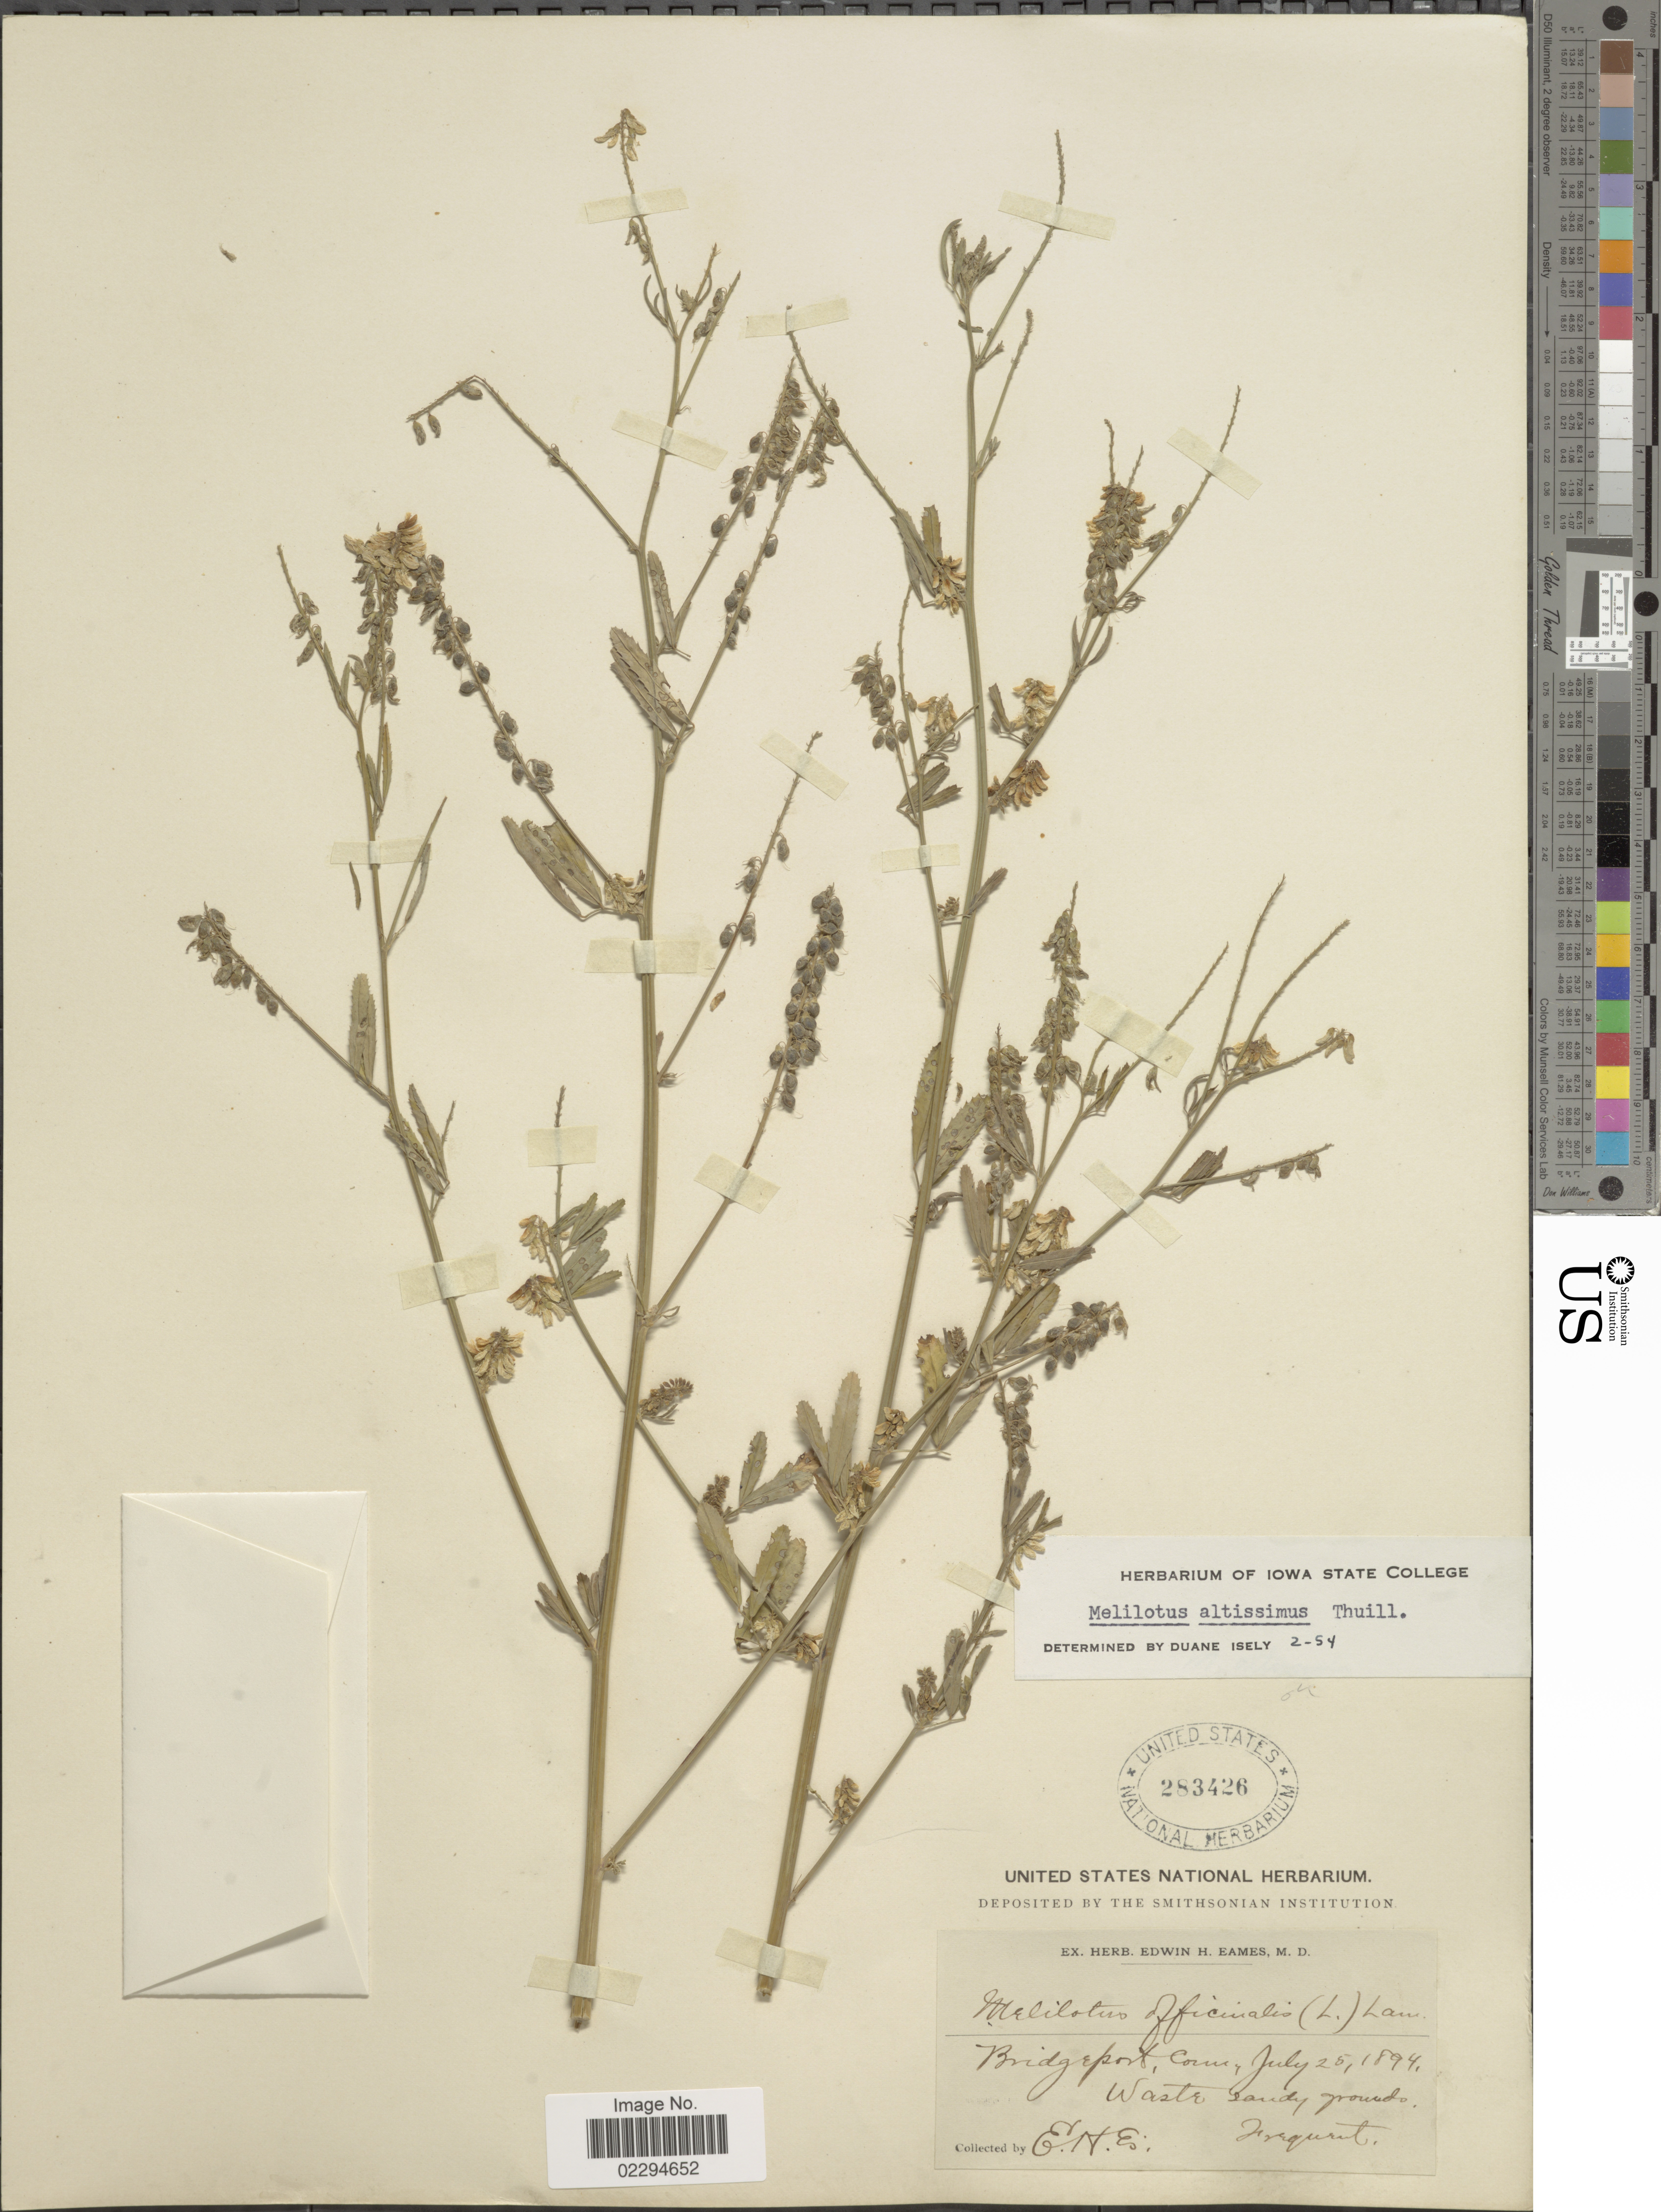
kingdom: Plantae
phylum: Tracheophyta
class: Magnoliopsida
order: Fabales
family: Fabaceae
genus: Melilotus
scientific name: Melilotus altissimus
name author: Thuill.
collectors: E. H. Eames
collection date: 1894-07-25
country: United States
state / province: Connecticut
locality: Bridgeport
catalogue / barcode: US 283426